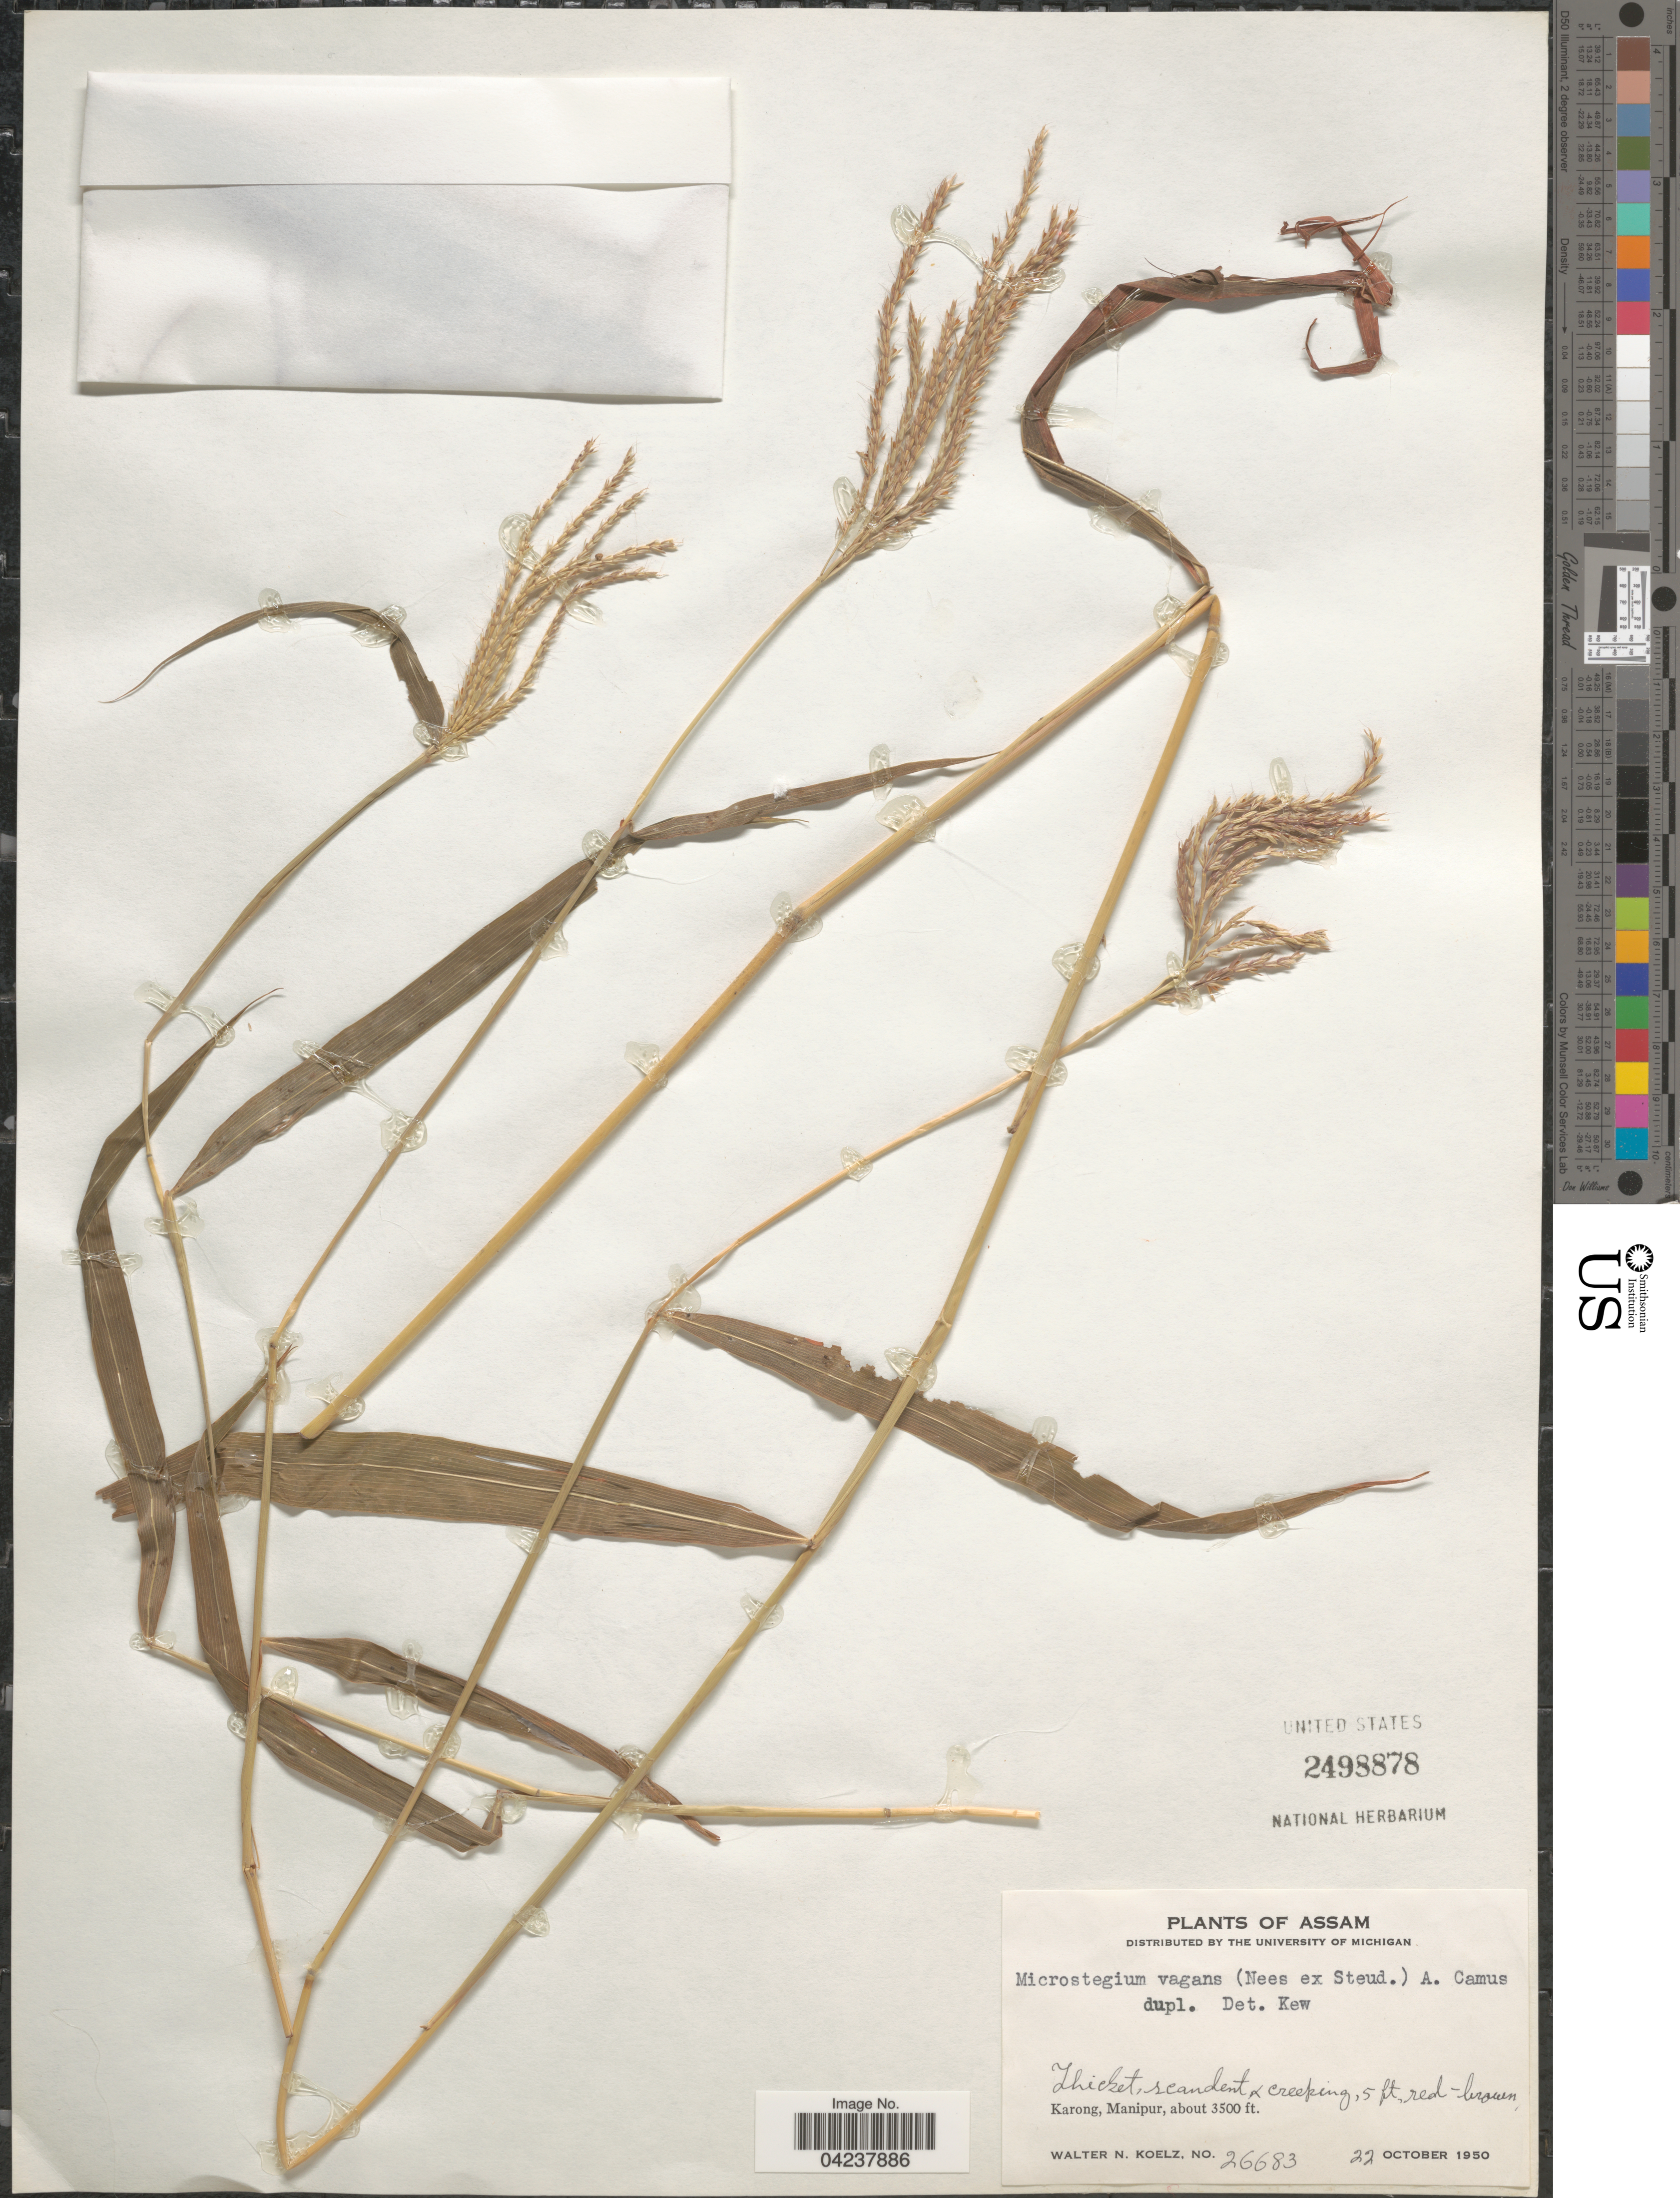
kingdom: Plantae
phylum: Tracheophyta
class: Liliopsida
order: Poales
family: Poaceae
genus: Microstegium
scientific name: Microstegium fasciculatum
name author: (L.) Henr.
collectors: W. N. Koelz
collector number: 26683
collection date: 1950-10-22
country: India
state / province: Manipur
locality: Karong, Manipur.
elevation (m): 1067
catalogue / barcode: US 2498878